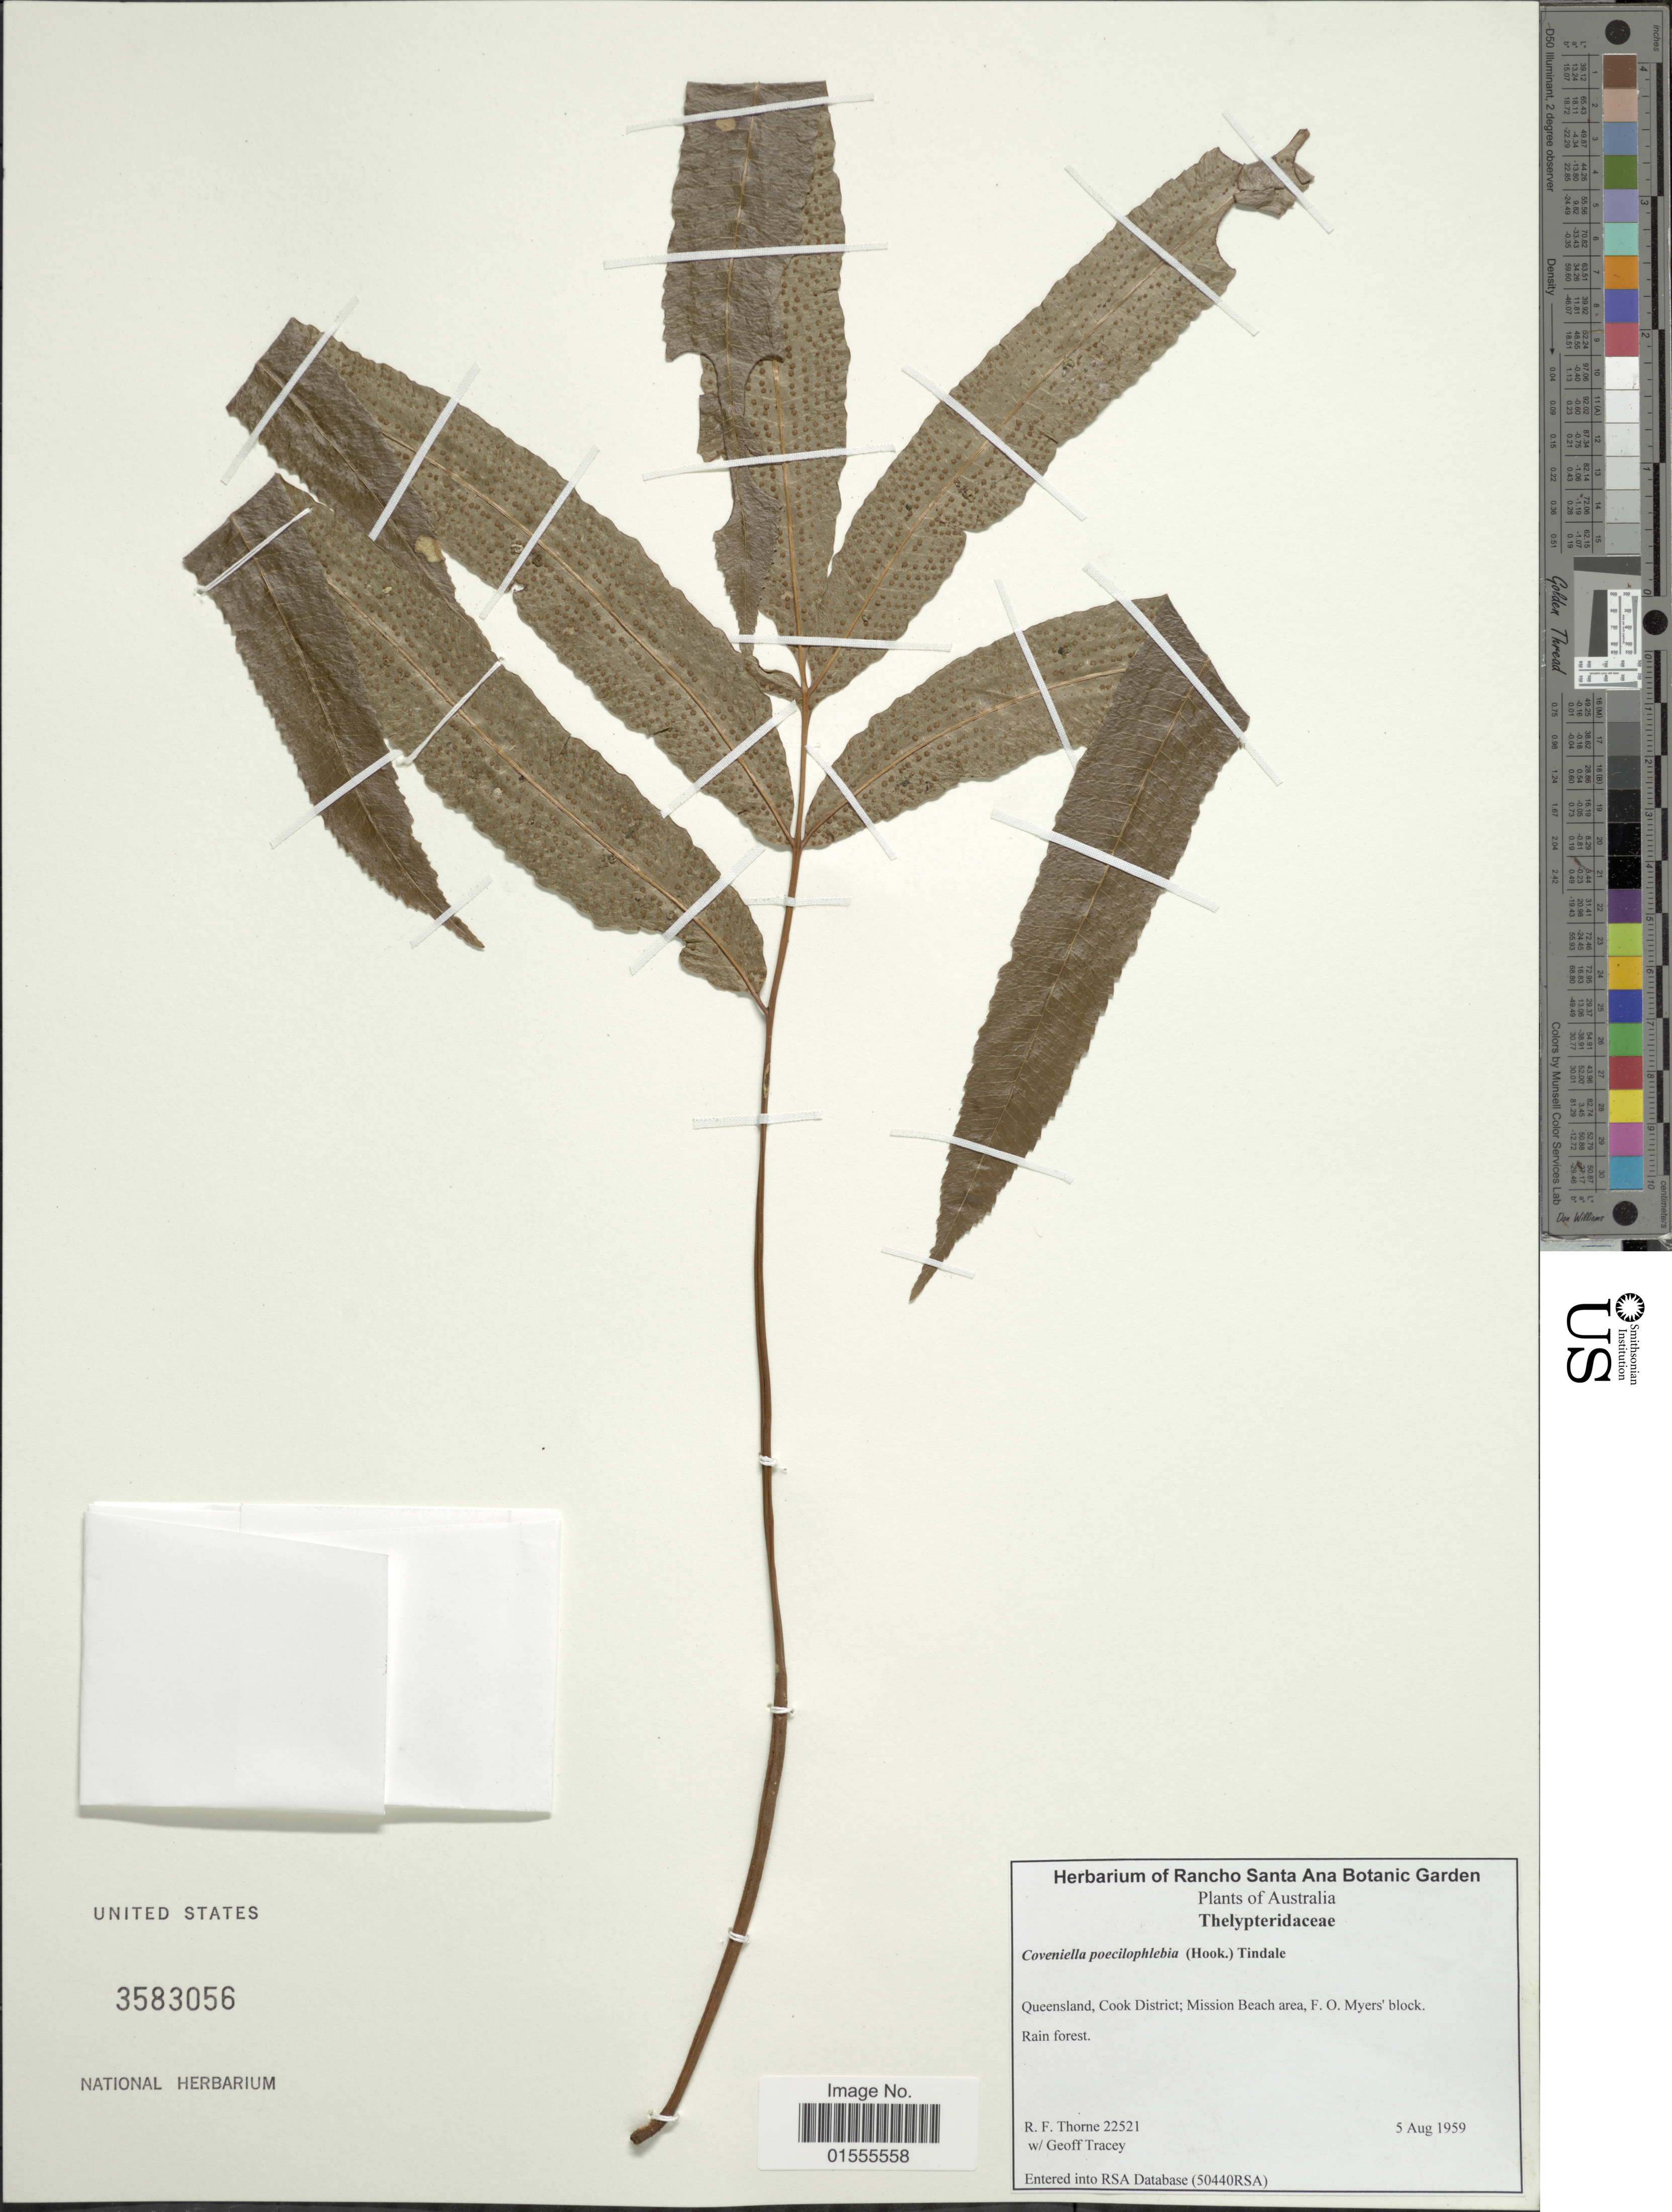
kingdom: Plantae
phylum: Tracheophyta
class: Polypodiopsida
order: Polypodiales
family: Dryopteridaceae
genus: Dryopteris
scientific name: Dryopteris poecilophlebia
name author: (Hook.) C. Chr.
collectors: R. F. Thorne & G. Tracey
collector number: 22521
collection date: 1959-08-05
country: Australia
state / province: Queensland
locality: Cook District; Mission Beach area, F.O. Myers'block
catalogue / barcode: US 3583056